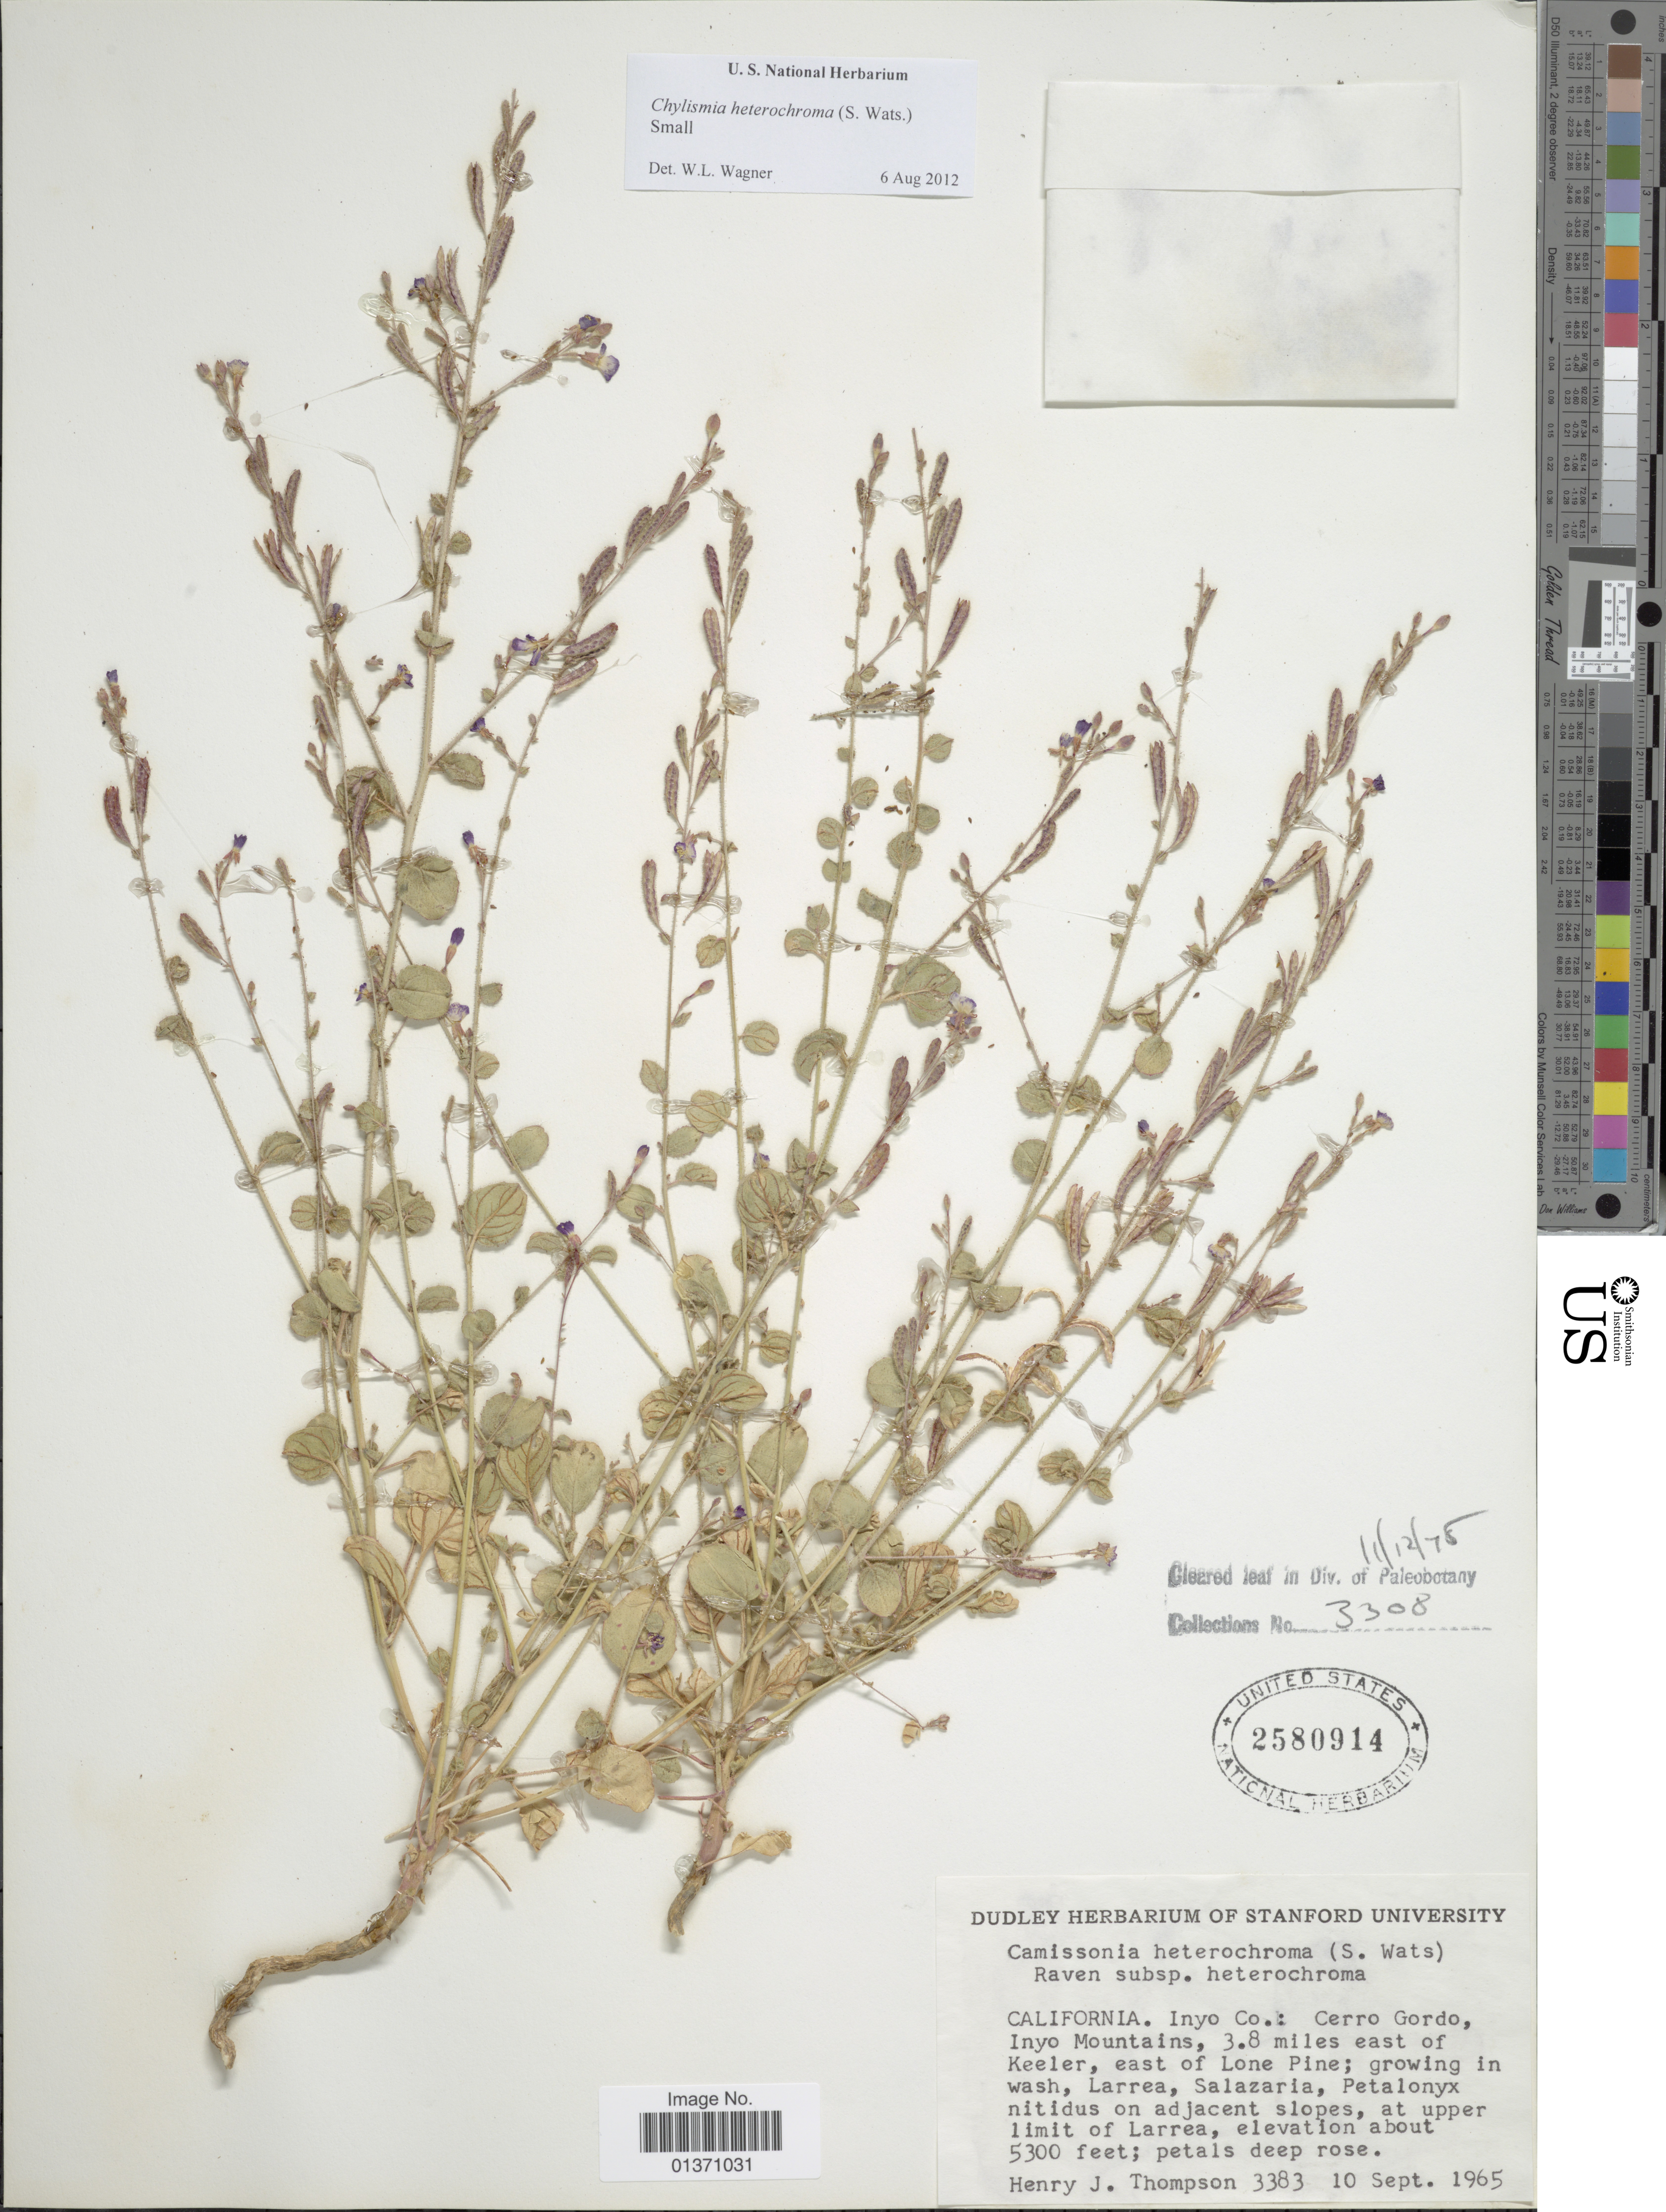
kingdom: Plantae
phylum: Tracheophyta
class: Magnoliopsida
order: Myrtales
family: Onagraceae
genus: Chylismia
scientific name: Chylismia heterochroma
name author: (S. Watson) Small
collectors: H. J. Thompson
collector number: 3383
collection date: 1965-09-10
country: United States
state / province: California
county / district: Inyo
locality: Inyo Co.: Cerro Gordo, Inyo Mountains, 3.8 miles east of Keeler, east of Lone Pine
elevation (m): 1615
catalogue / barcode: US 2580914